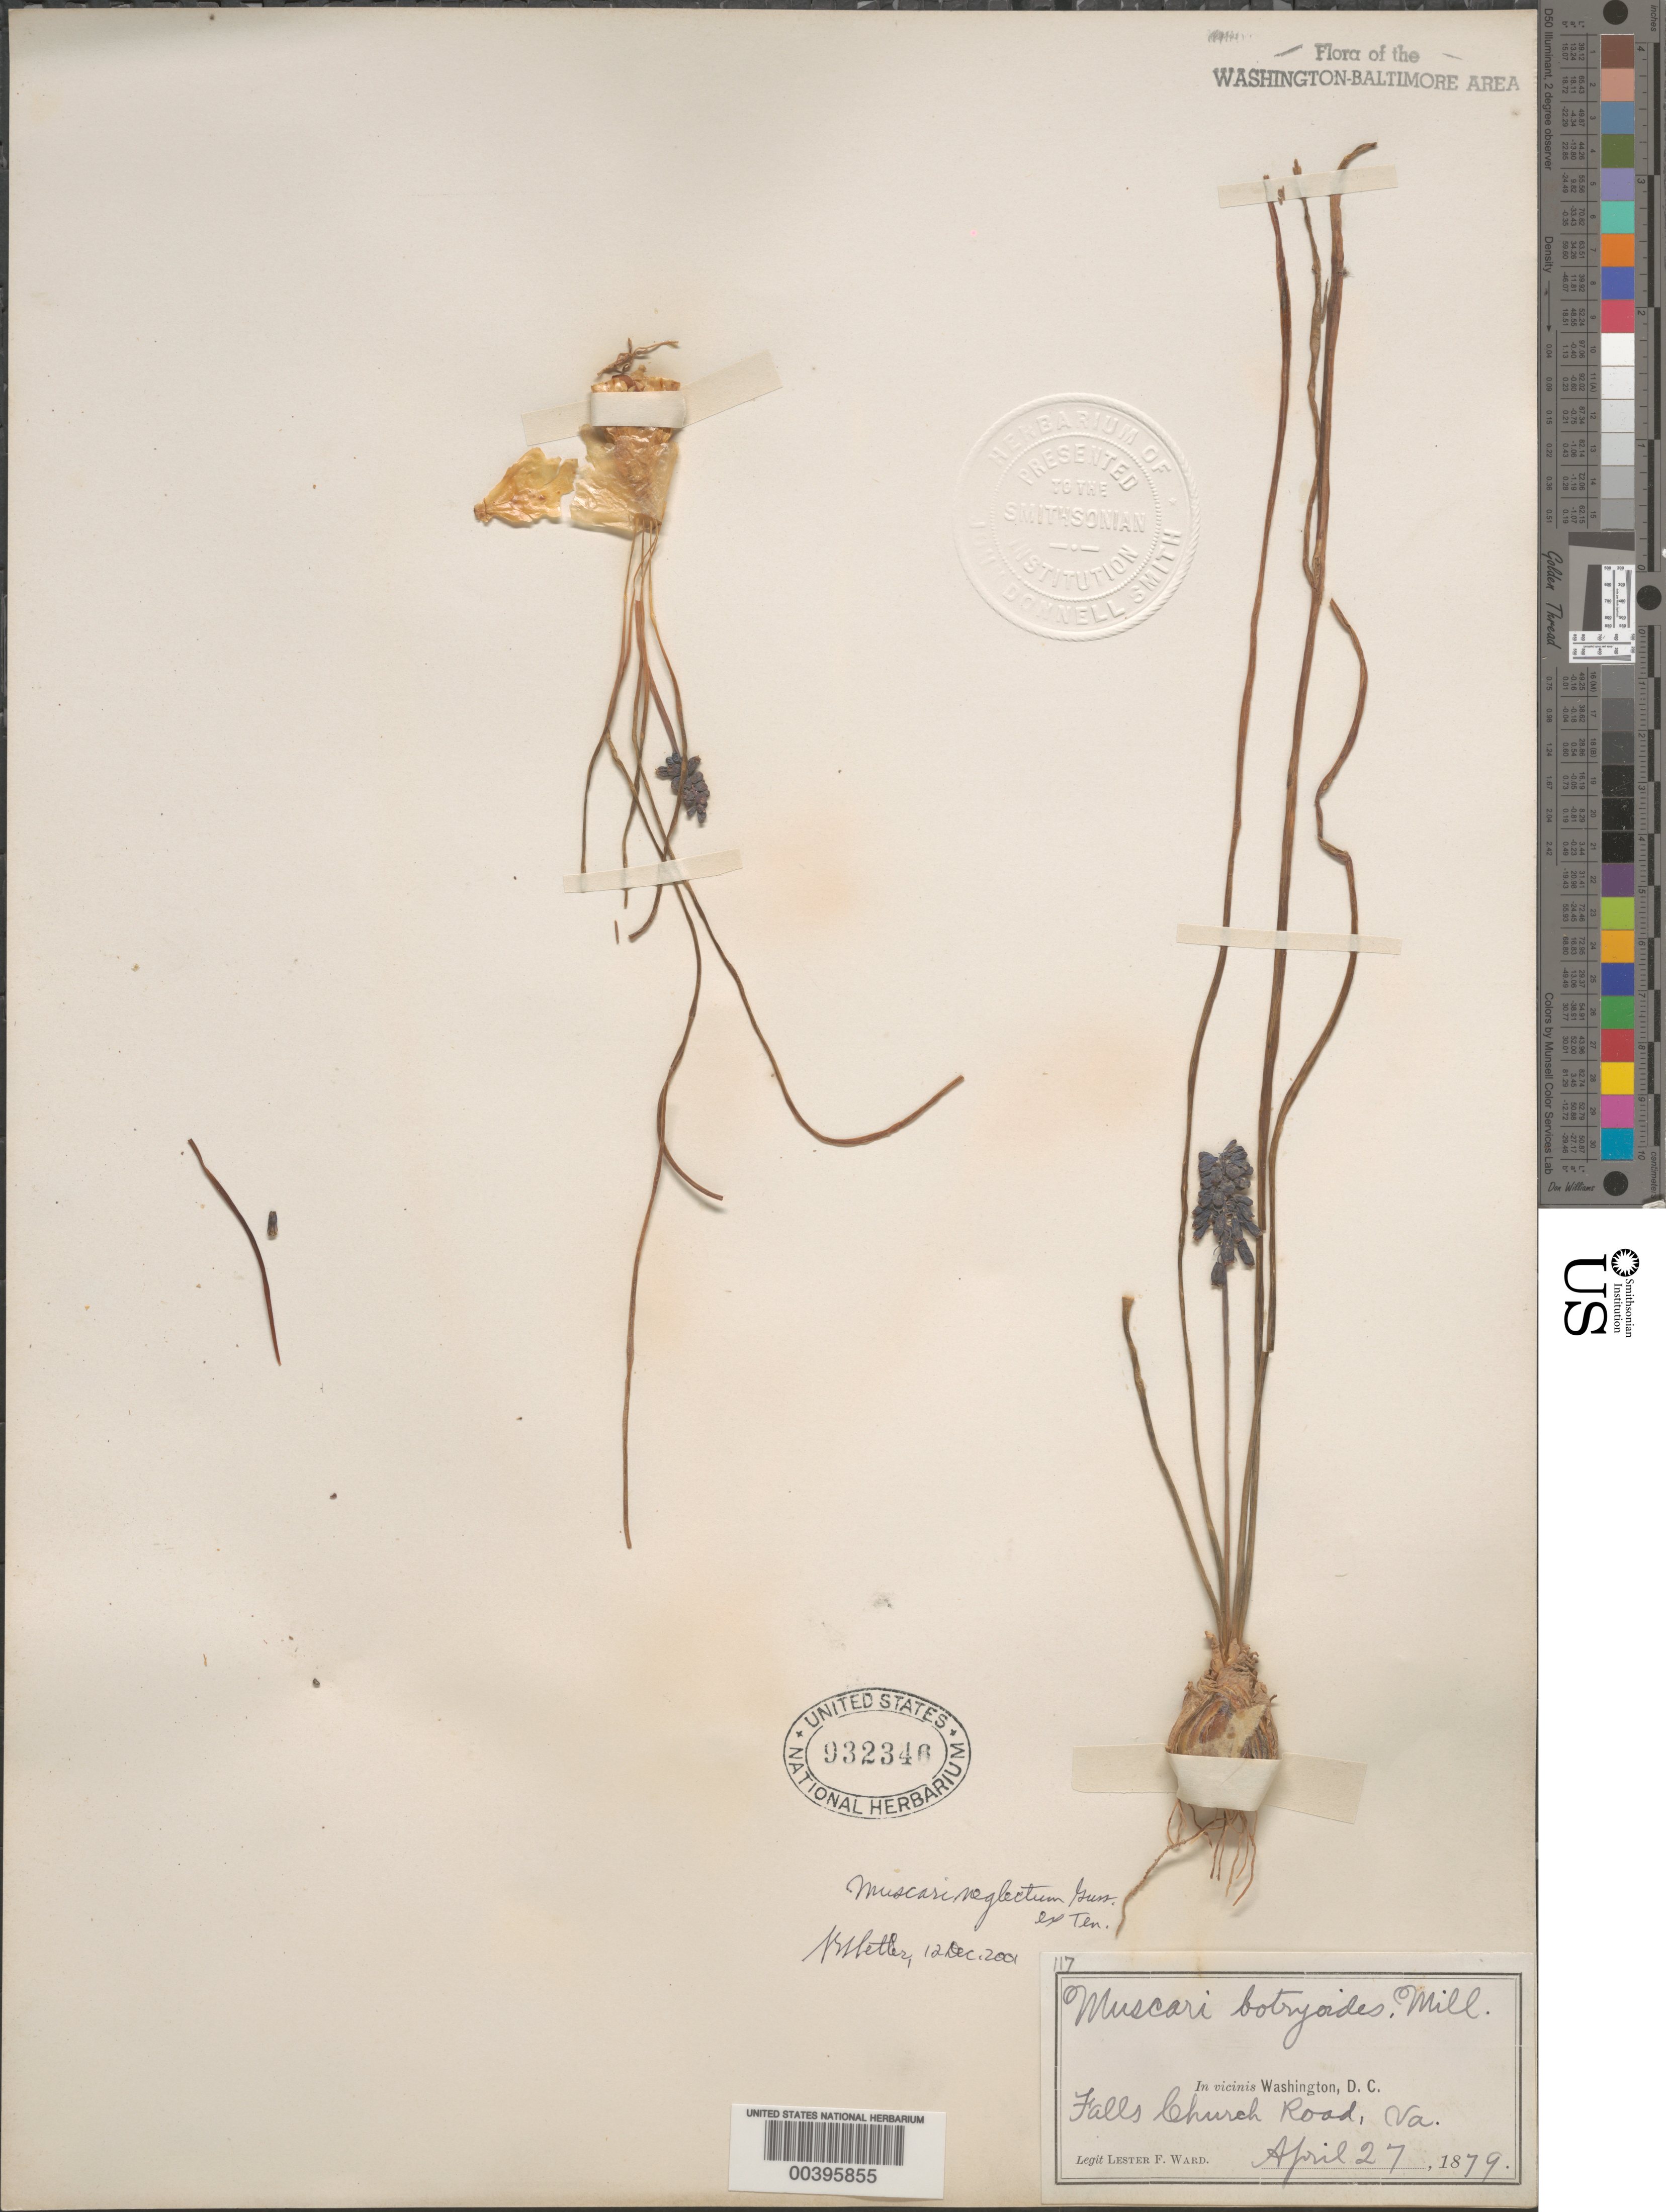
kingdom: Plantae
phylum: Tracheophyta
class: Liliopsida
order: Asparagales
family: Asparagaceae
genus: Muscari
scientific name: Muscari neglectum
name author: Gussone ex Ten.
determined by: Shetler, Stanwyn G., (US), NMNH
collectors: L. F. Ward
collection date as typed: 27 Apr 1879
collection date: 1879-04-27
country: United States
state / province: Virginia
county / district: City of Falls Church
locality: Falls Church Road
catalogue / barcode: US 932346